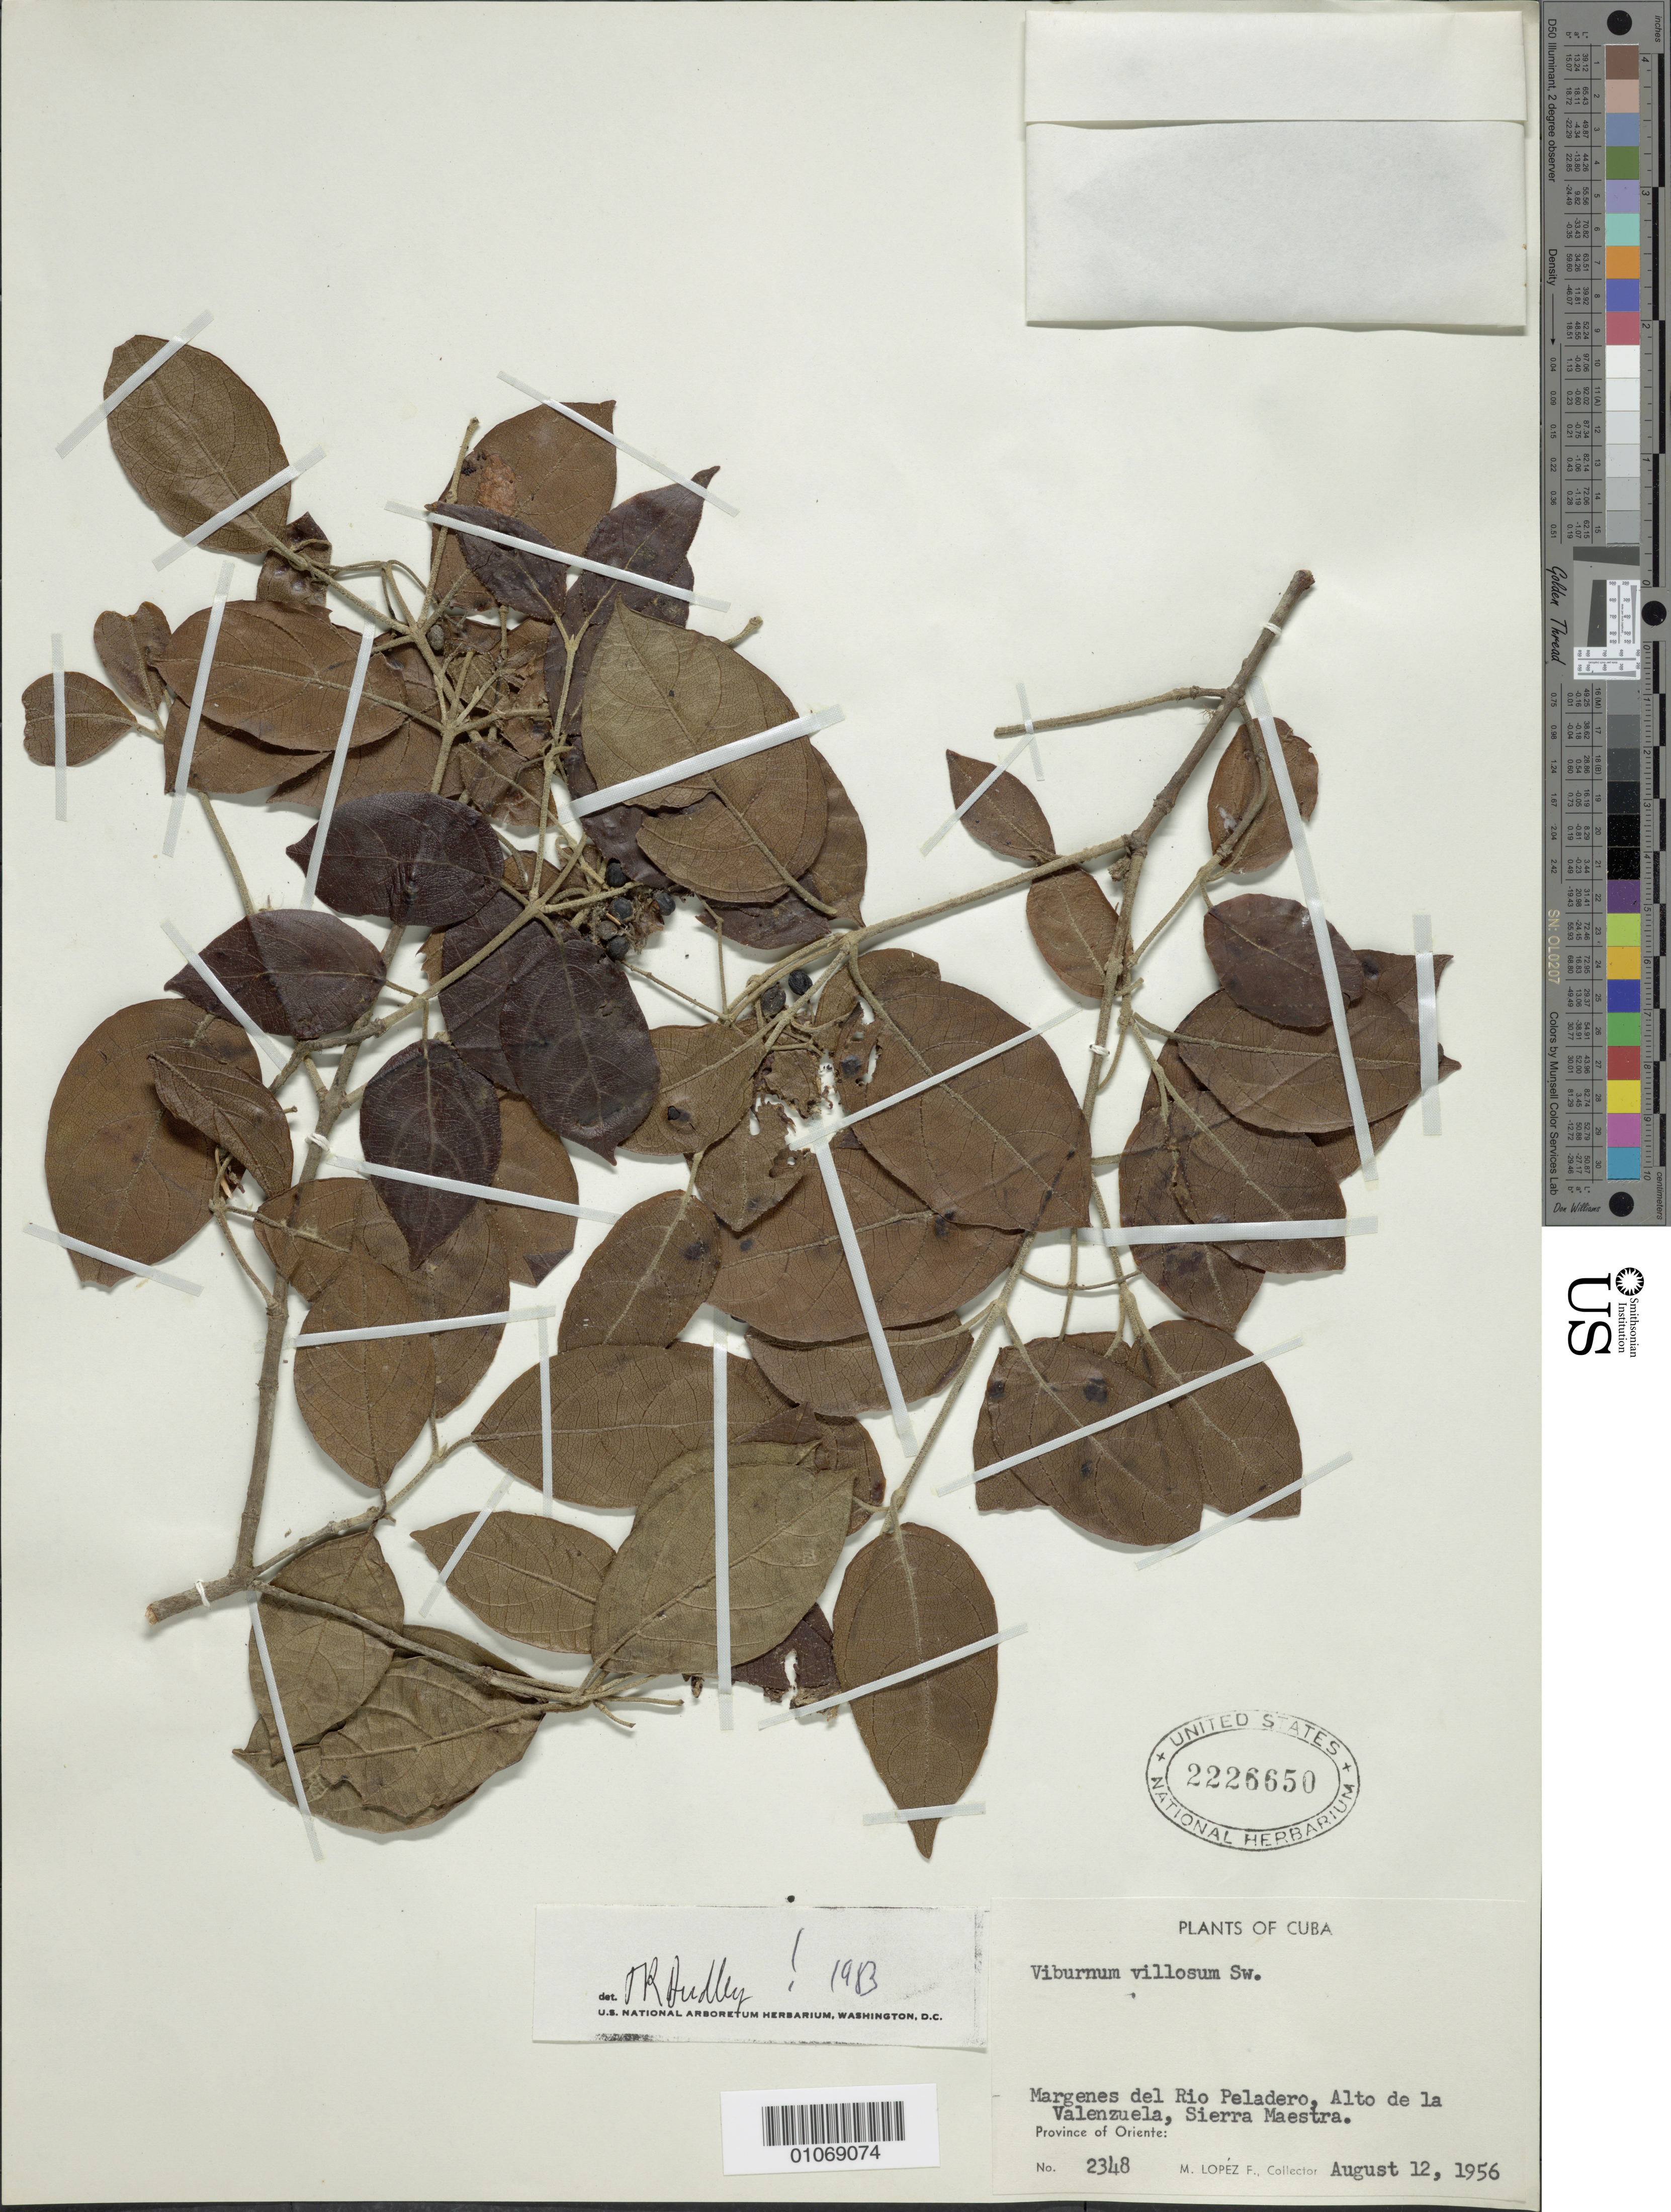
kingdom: Plantae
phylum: Tracheophyta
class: Magnoliopsida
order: Dipsacales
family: Viburnaceae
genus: Viburnum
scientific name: Viburnum villosum var. glabrescens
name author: Griseb.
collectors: M. López Figueiras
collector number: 2348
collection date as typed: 12 Aug 1956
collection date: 1956-08-12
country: Cuba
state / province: Oriente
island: Cuba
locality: Banks of the River Peladero, top of La Valenzuela, Sierra Maestra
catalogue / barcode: US 2226650